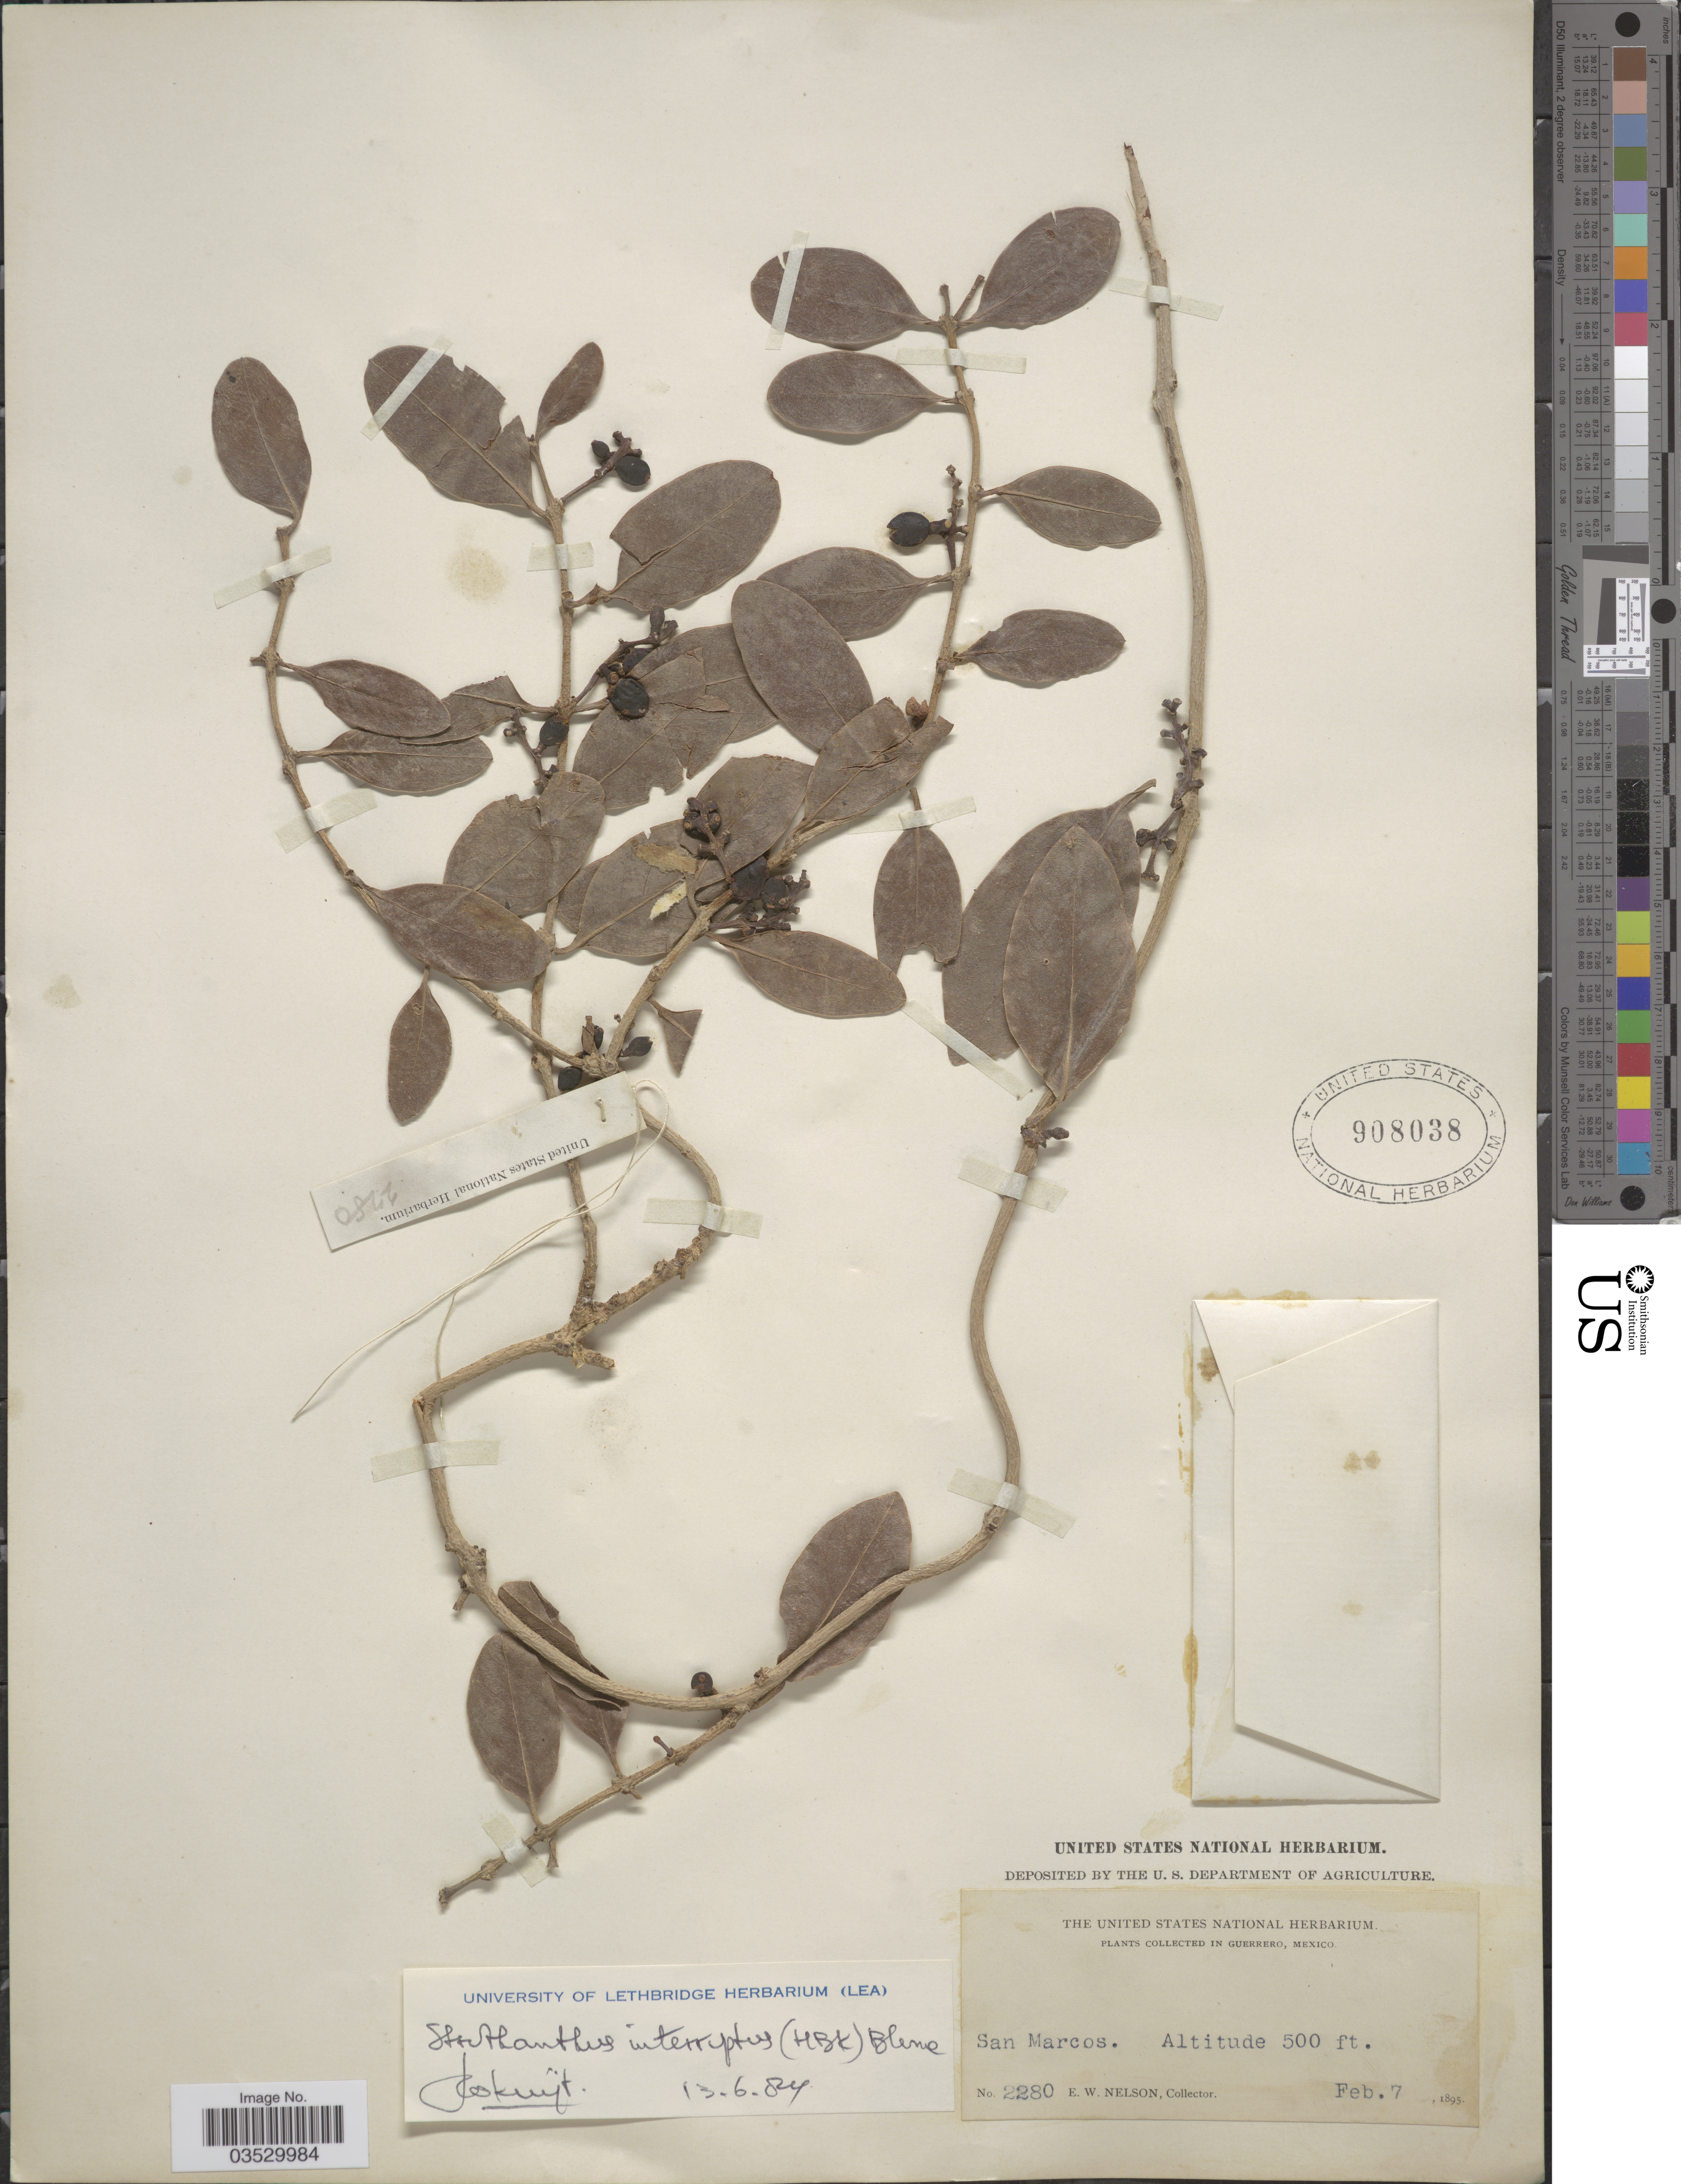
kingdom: Plantae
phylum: Tracheophyta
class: Magnoliopsida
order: Santalales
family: Loranthaceae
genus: Struthanthus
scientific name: Struthanthus interruptus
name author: (Kunth) G. Don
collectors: E. W. Nelson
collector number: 2280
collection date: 1895-02-07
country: Mexico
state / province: Guerrero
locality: San Marcos.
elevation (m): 152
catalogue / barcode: US 908038